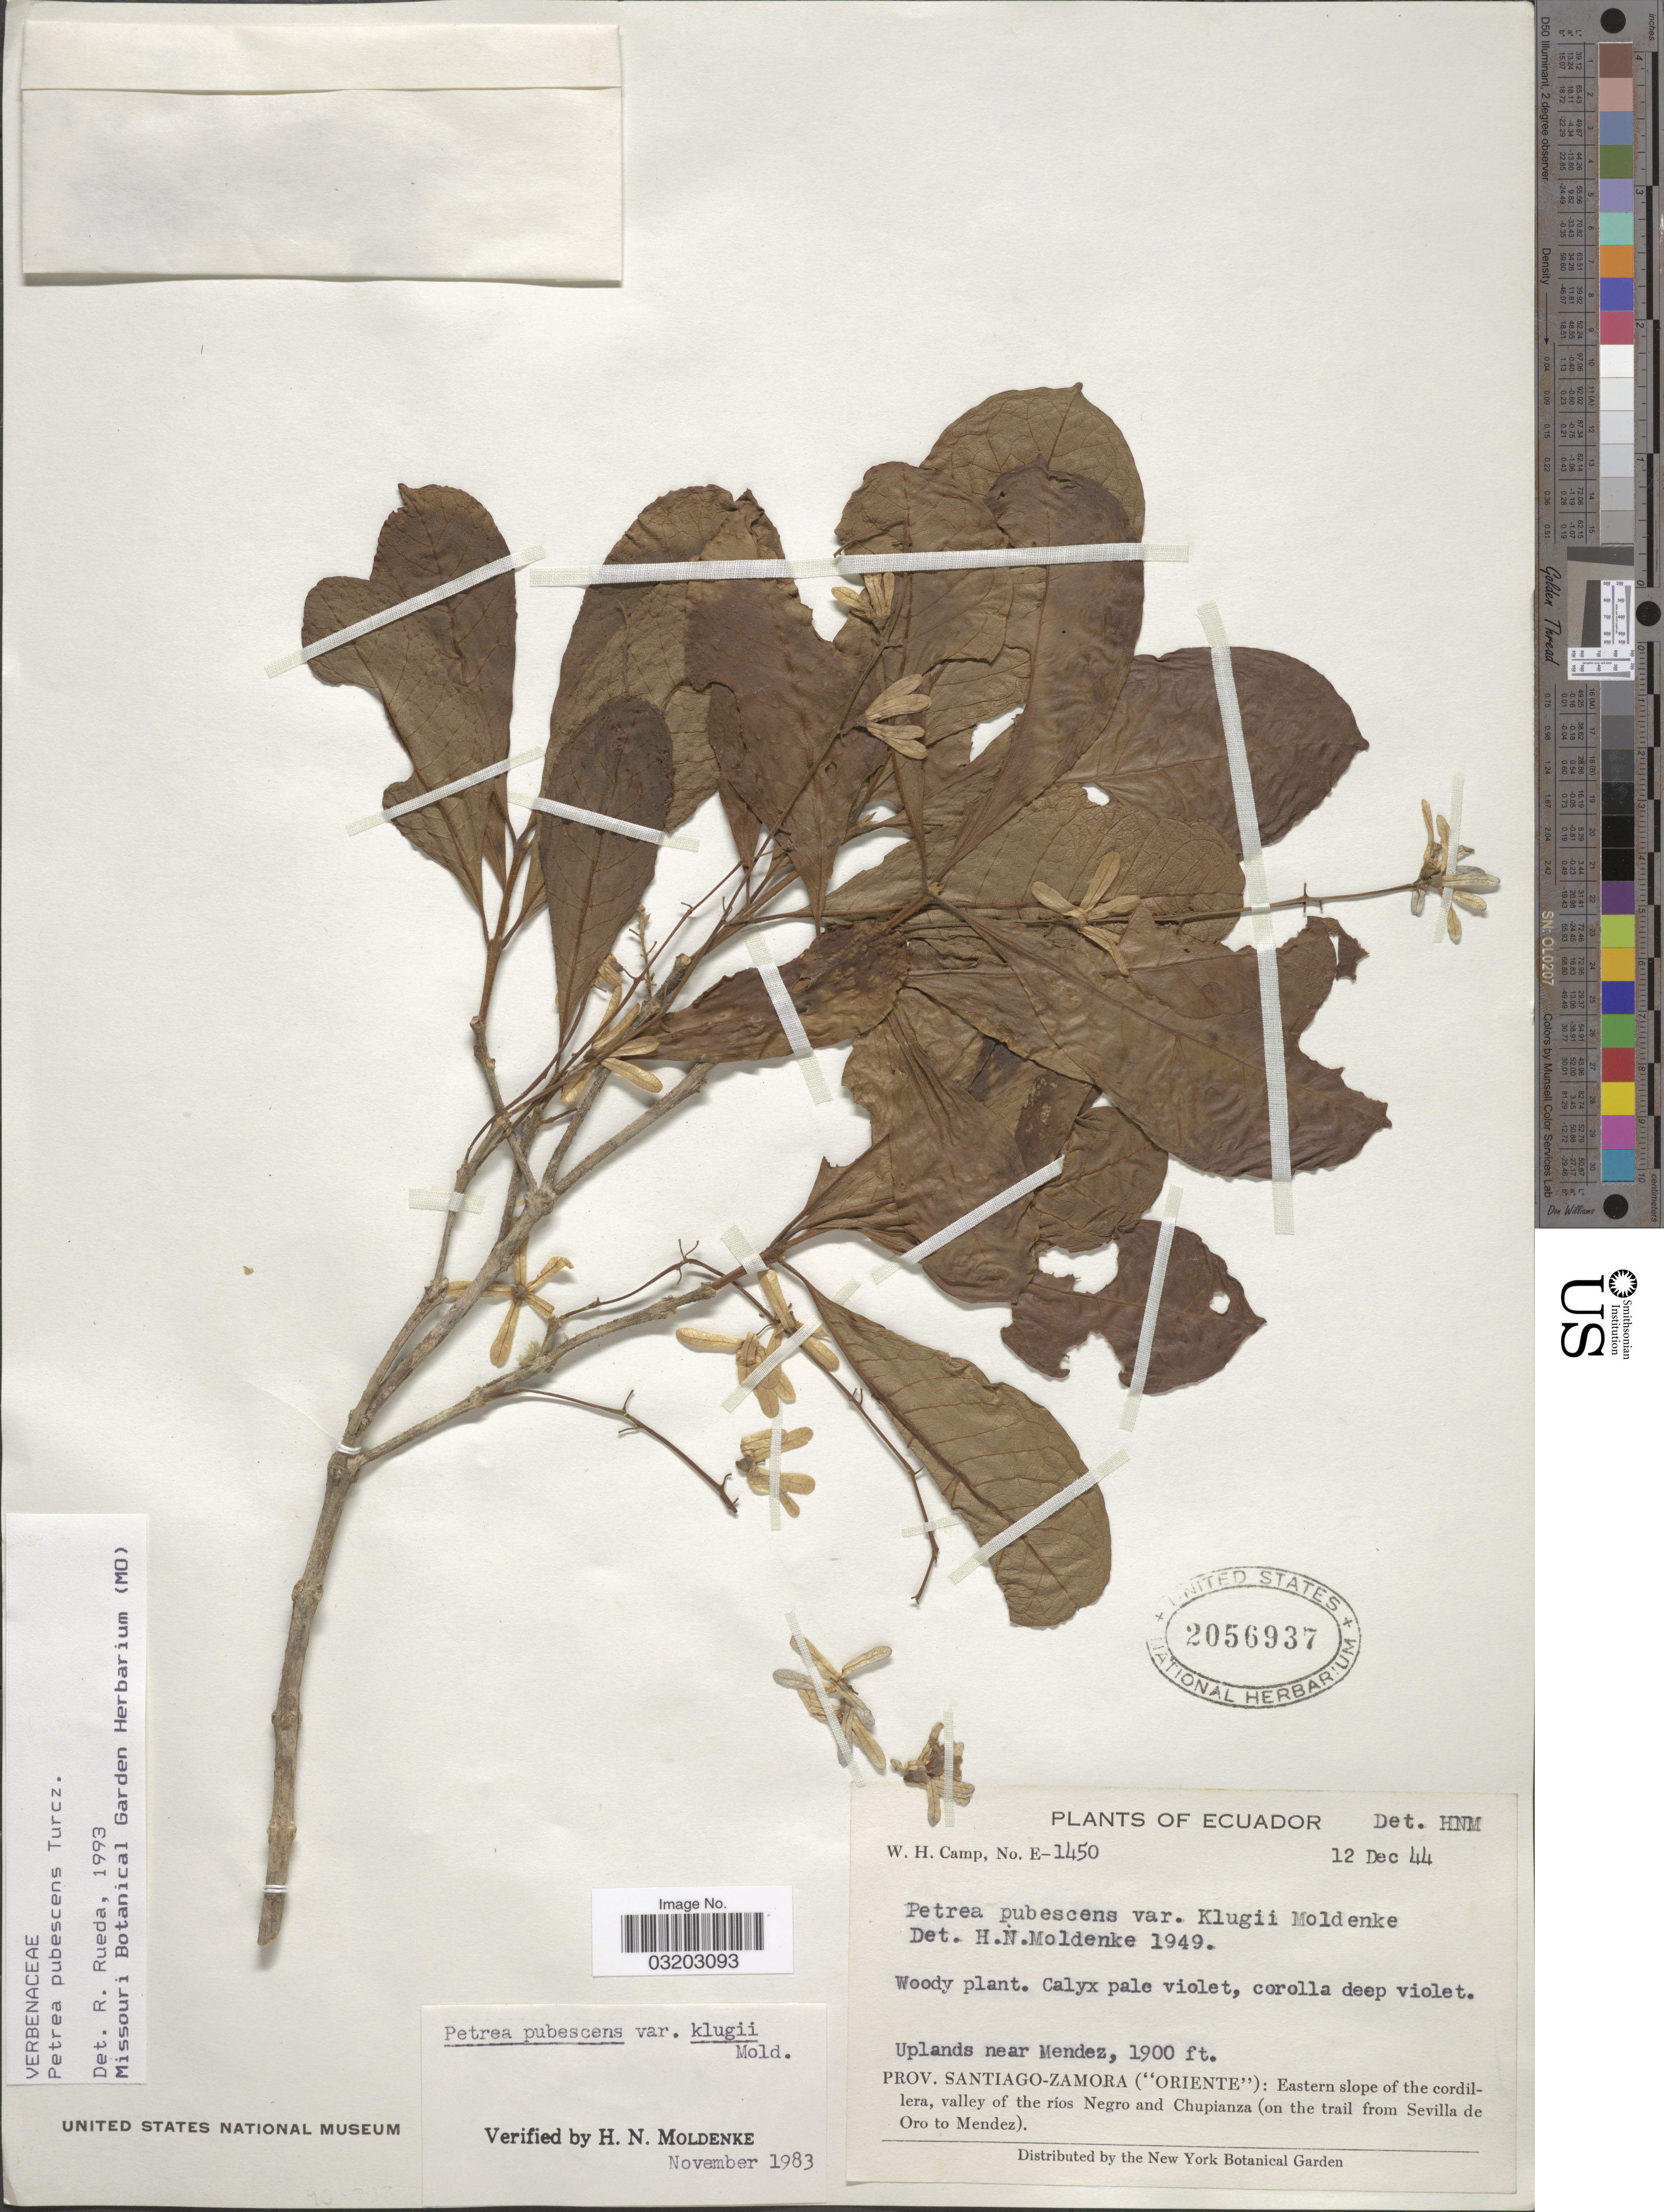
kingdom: Plantae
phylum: Tracheophyta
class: Magnoliopsida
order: Lamiales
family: Verbenaceae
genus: Petrea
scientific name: Petrea pubescens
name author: Turcz.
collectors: W. H. Camp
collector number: E-1450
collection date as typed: Transcribed d/m/y: 12/12/44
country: Ecuador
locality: Uplands near Mendez. Prov. Santiago-Zamora ("Oriente"): Eastern slope of the cordillera, valley of the ríos Negro and Chupianza (on the trail from Sevilla de Oro to Mendez).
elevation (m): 579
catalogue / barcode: US 2056937